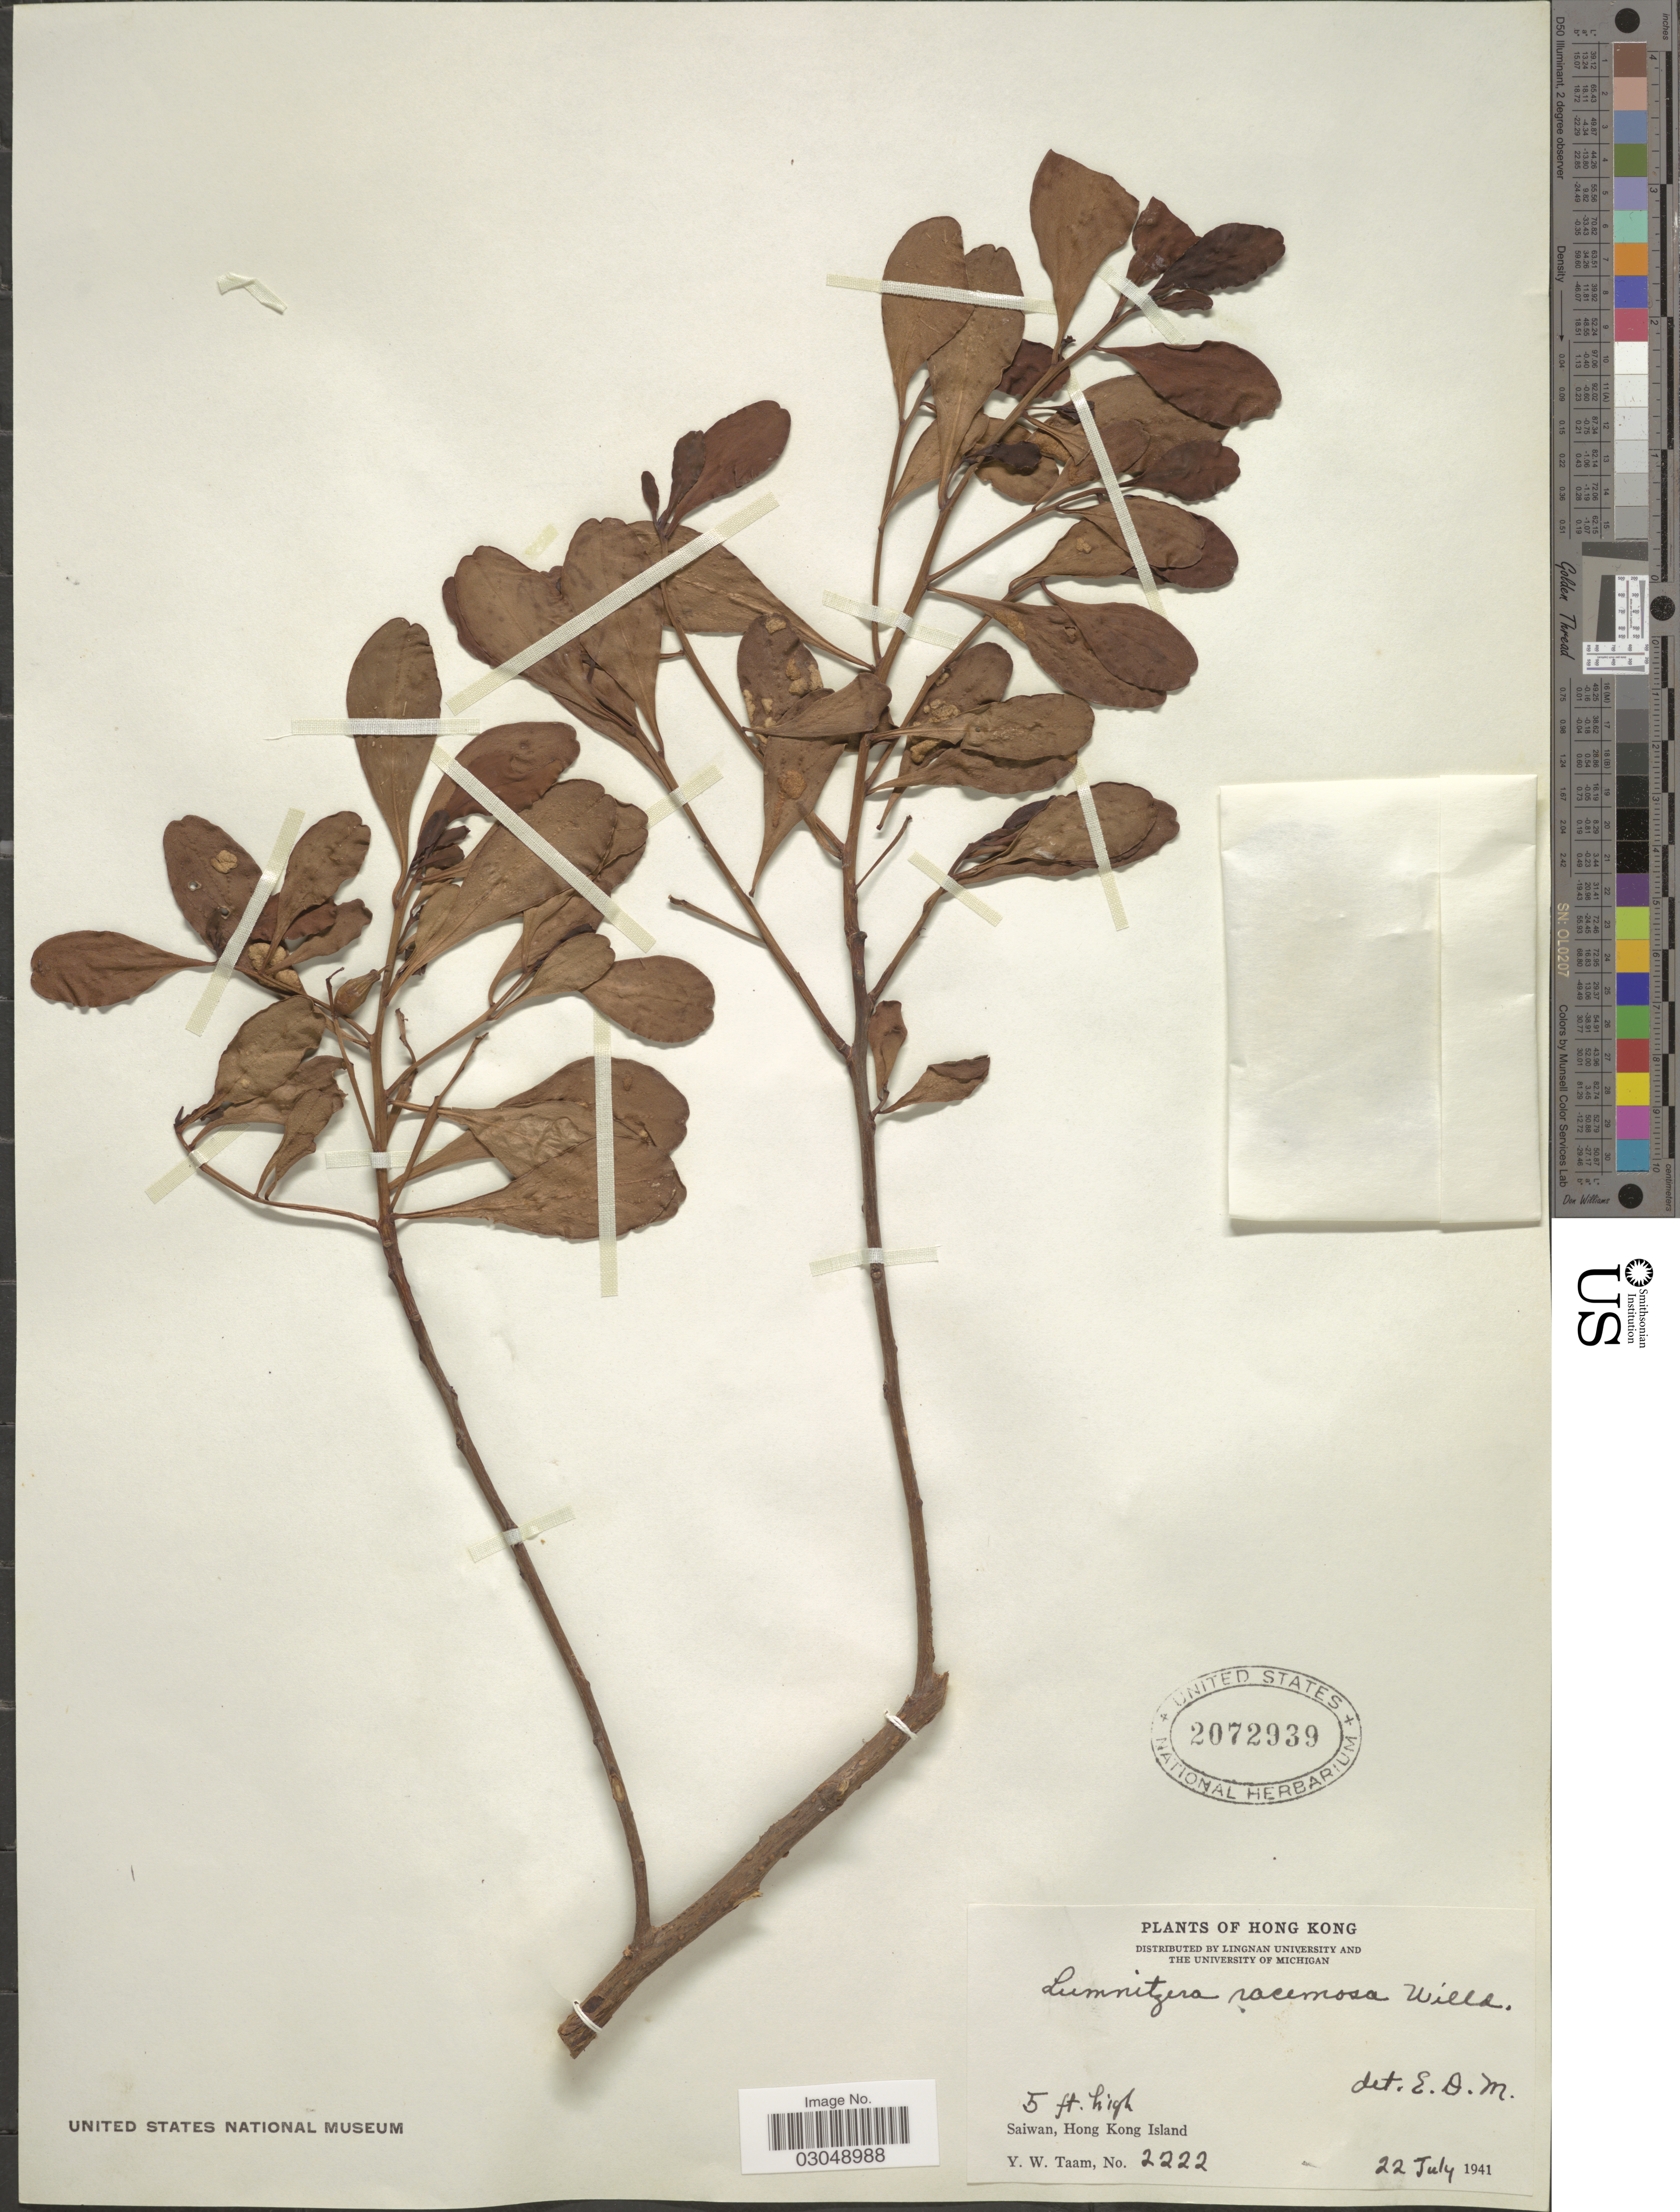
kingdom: Plantae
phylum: Tracheophyta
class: Magnoliopsida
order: Myrtales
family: Combretaceae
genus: Lumnitzera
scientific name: Lumnitzera racemosa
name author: Willd.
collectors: Y. W. Taam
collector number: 2222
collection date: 1941-07-22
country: China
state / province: Hong Kong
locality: Saiwan, Hong Kong Island.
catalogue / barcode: US 2072939